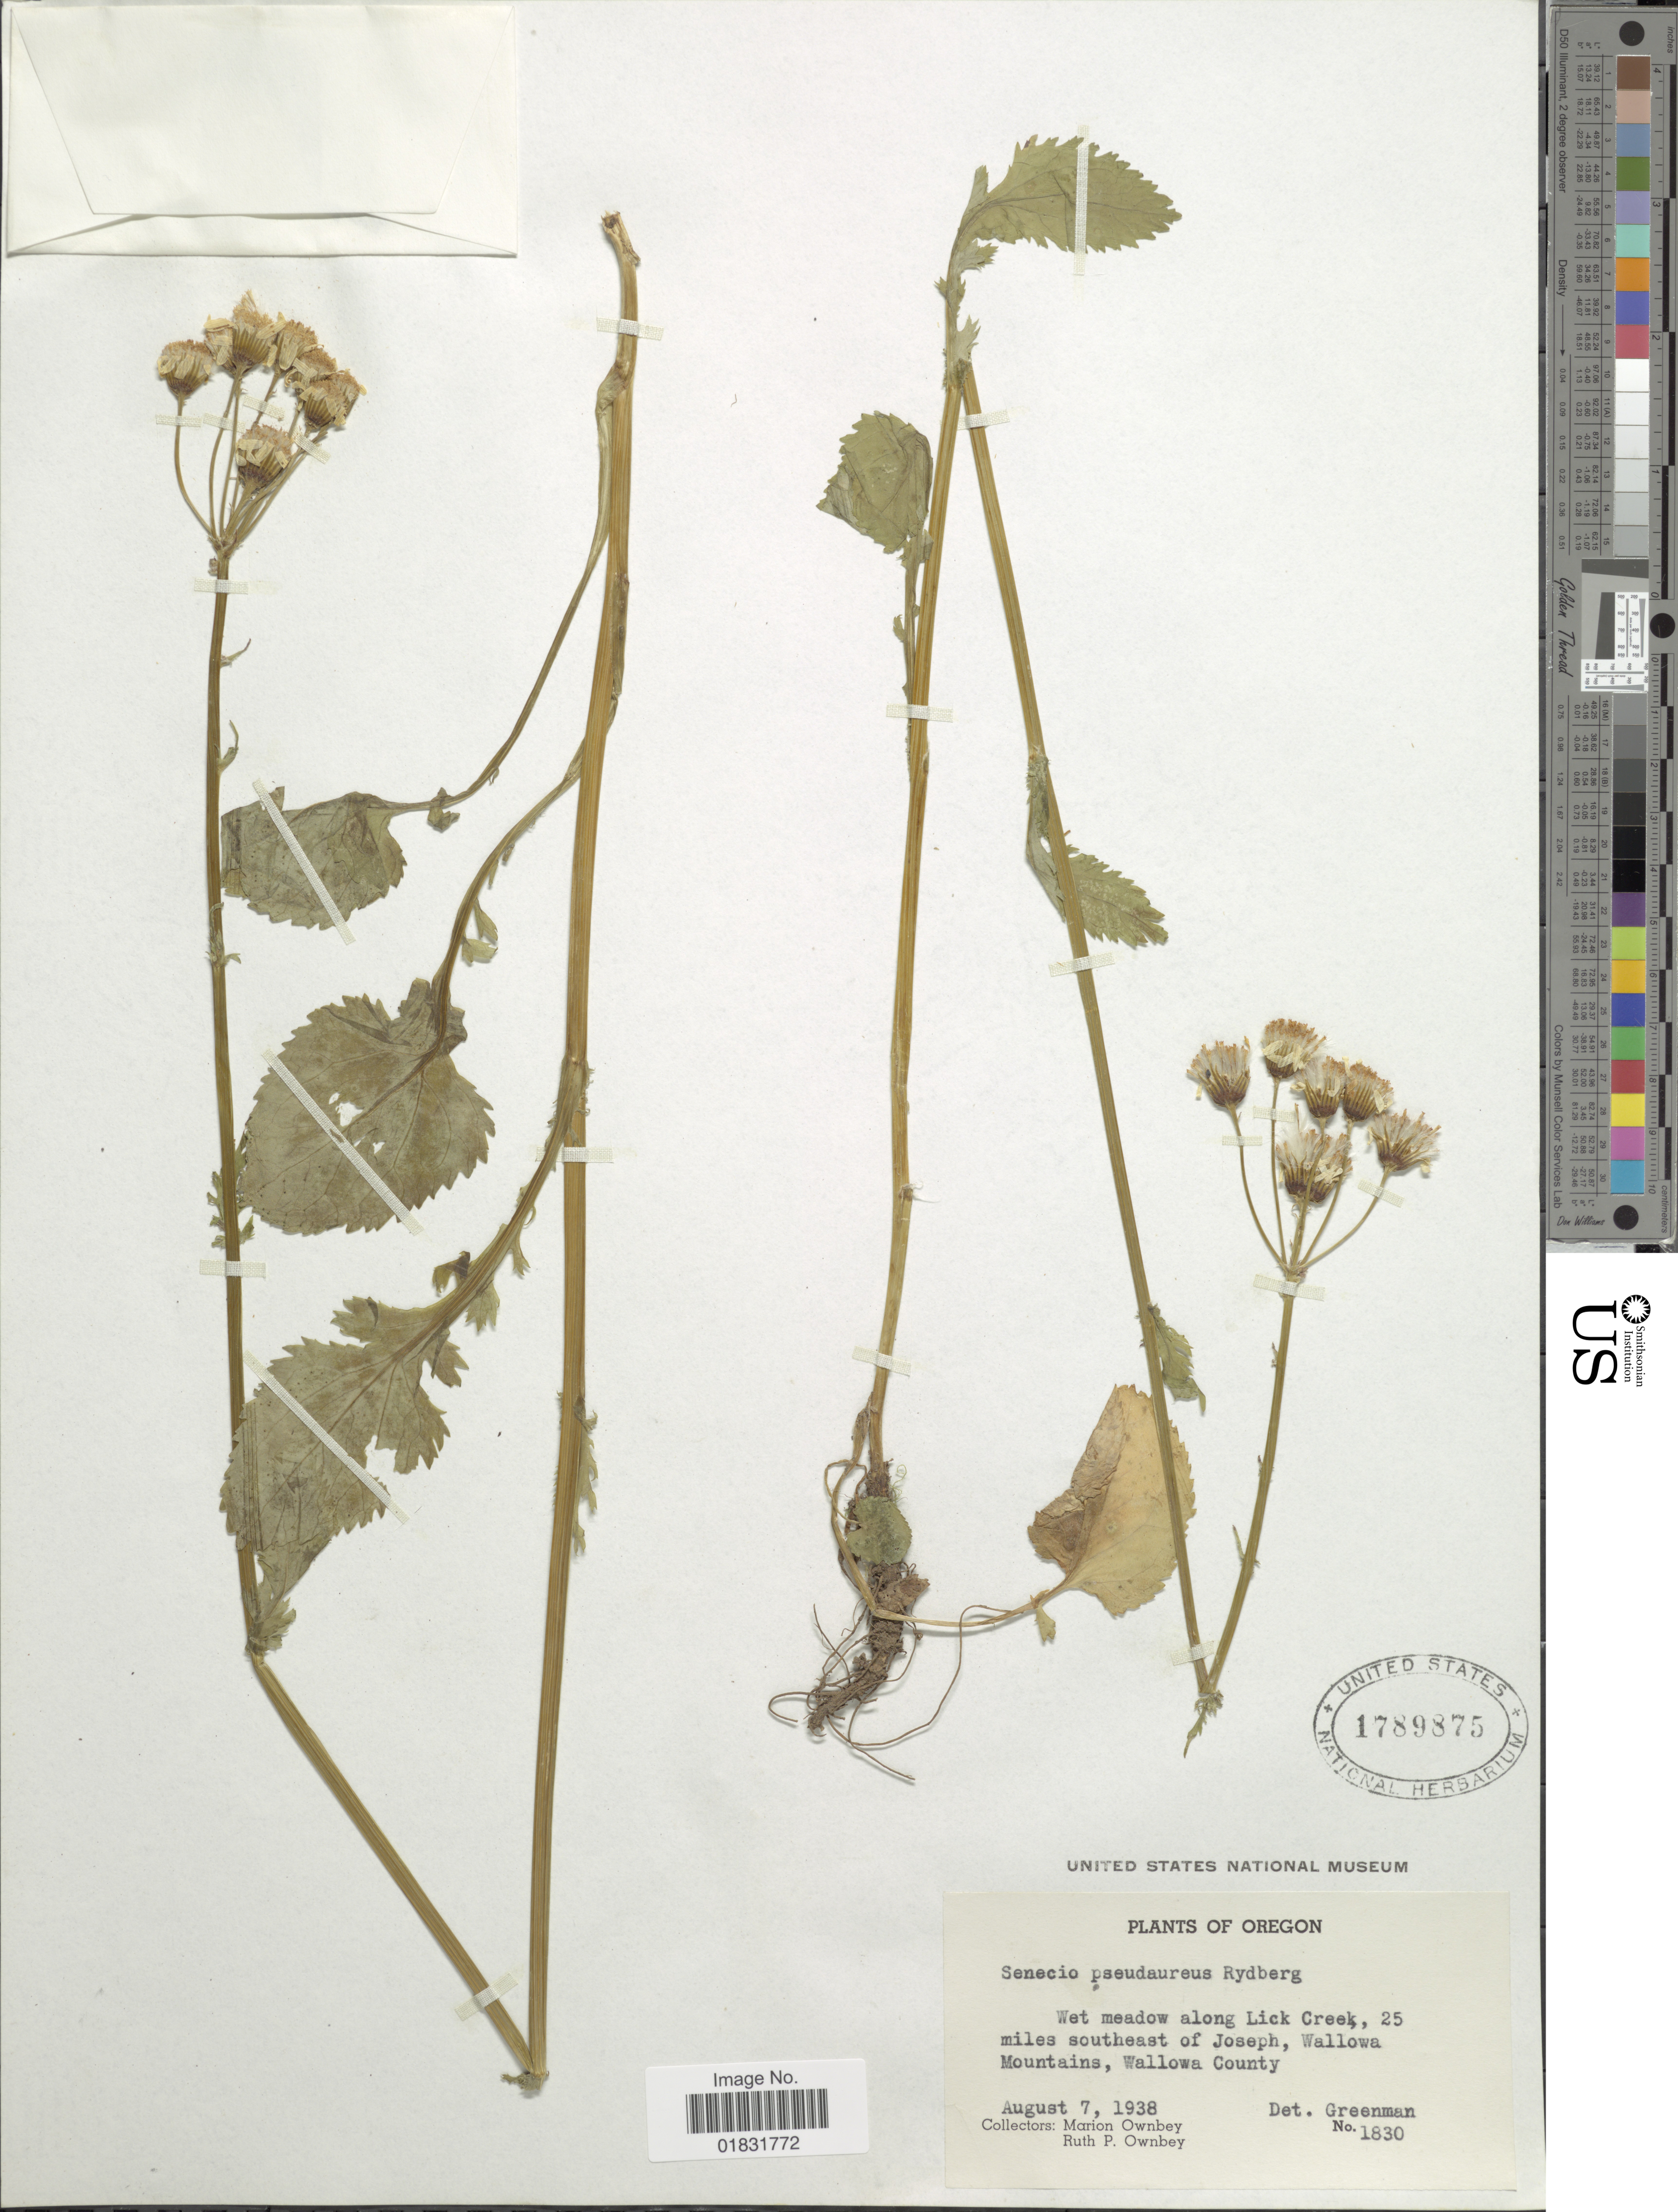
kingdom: Plantae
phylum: Tracheophyta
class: Magnoliopsida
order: Asterales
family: Asteraceae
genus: Packera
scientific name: Packera pseudaurea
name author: (Rydb.) W.A. Weber & Á. Löve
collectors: F. M. Ownbey & R. Ownbey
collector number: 1830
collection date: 1938-08-07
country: United States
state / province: Oregon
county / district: Wallowa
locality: Wet emadow along Lick Creek, 25 miles southeast of Joseph, Wallowa Mountains, Wallowa County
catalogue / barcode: US 1789875